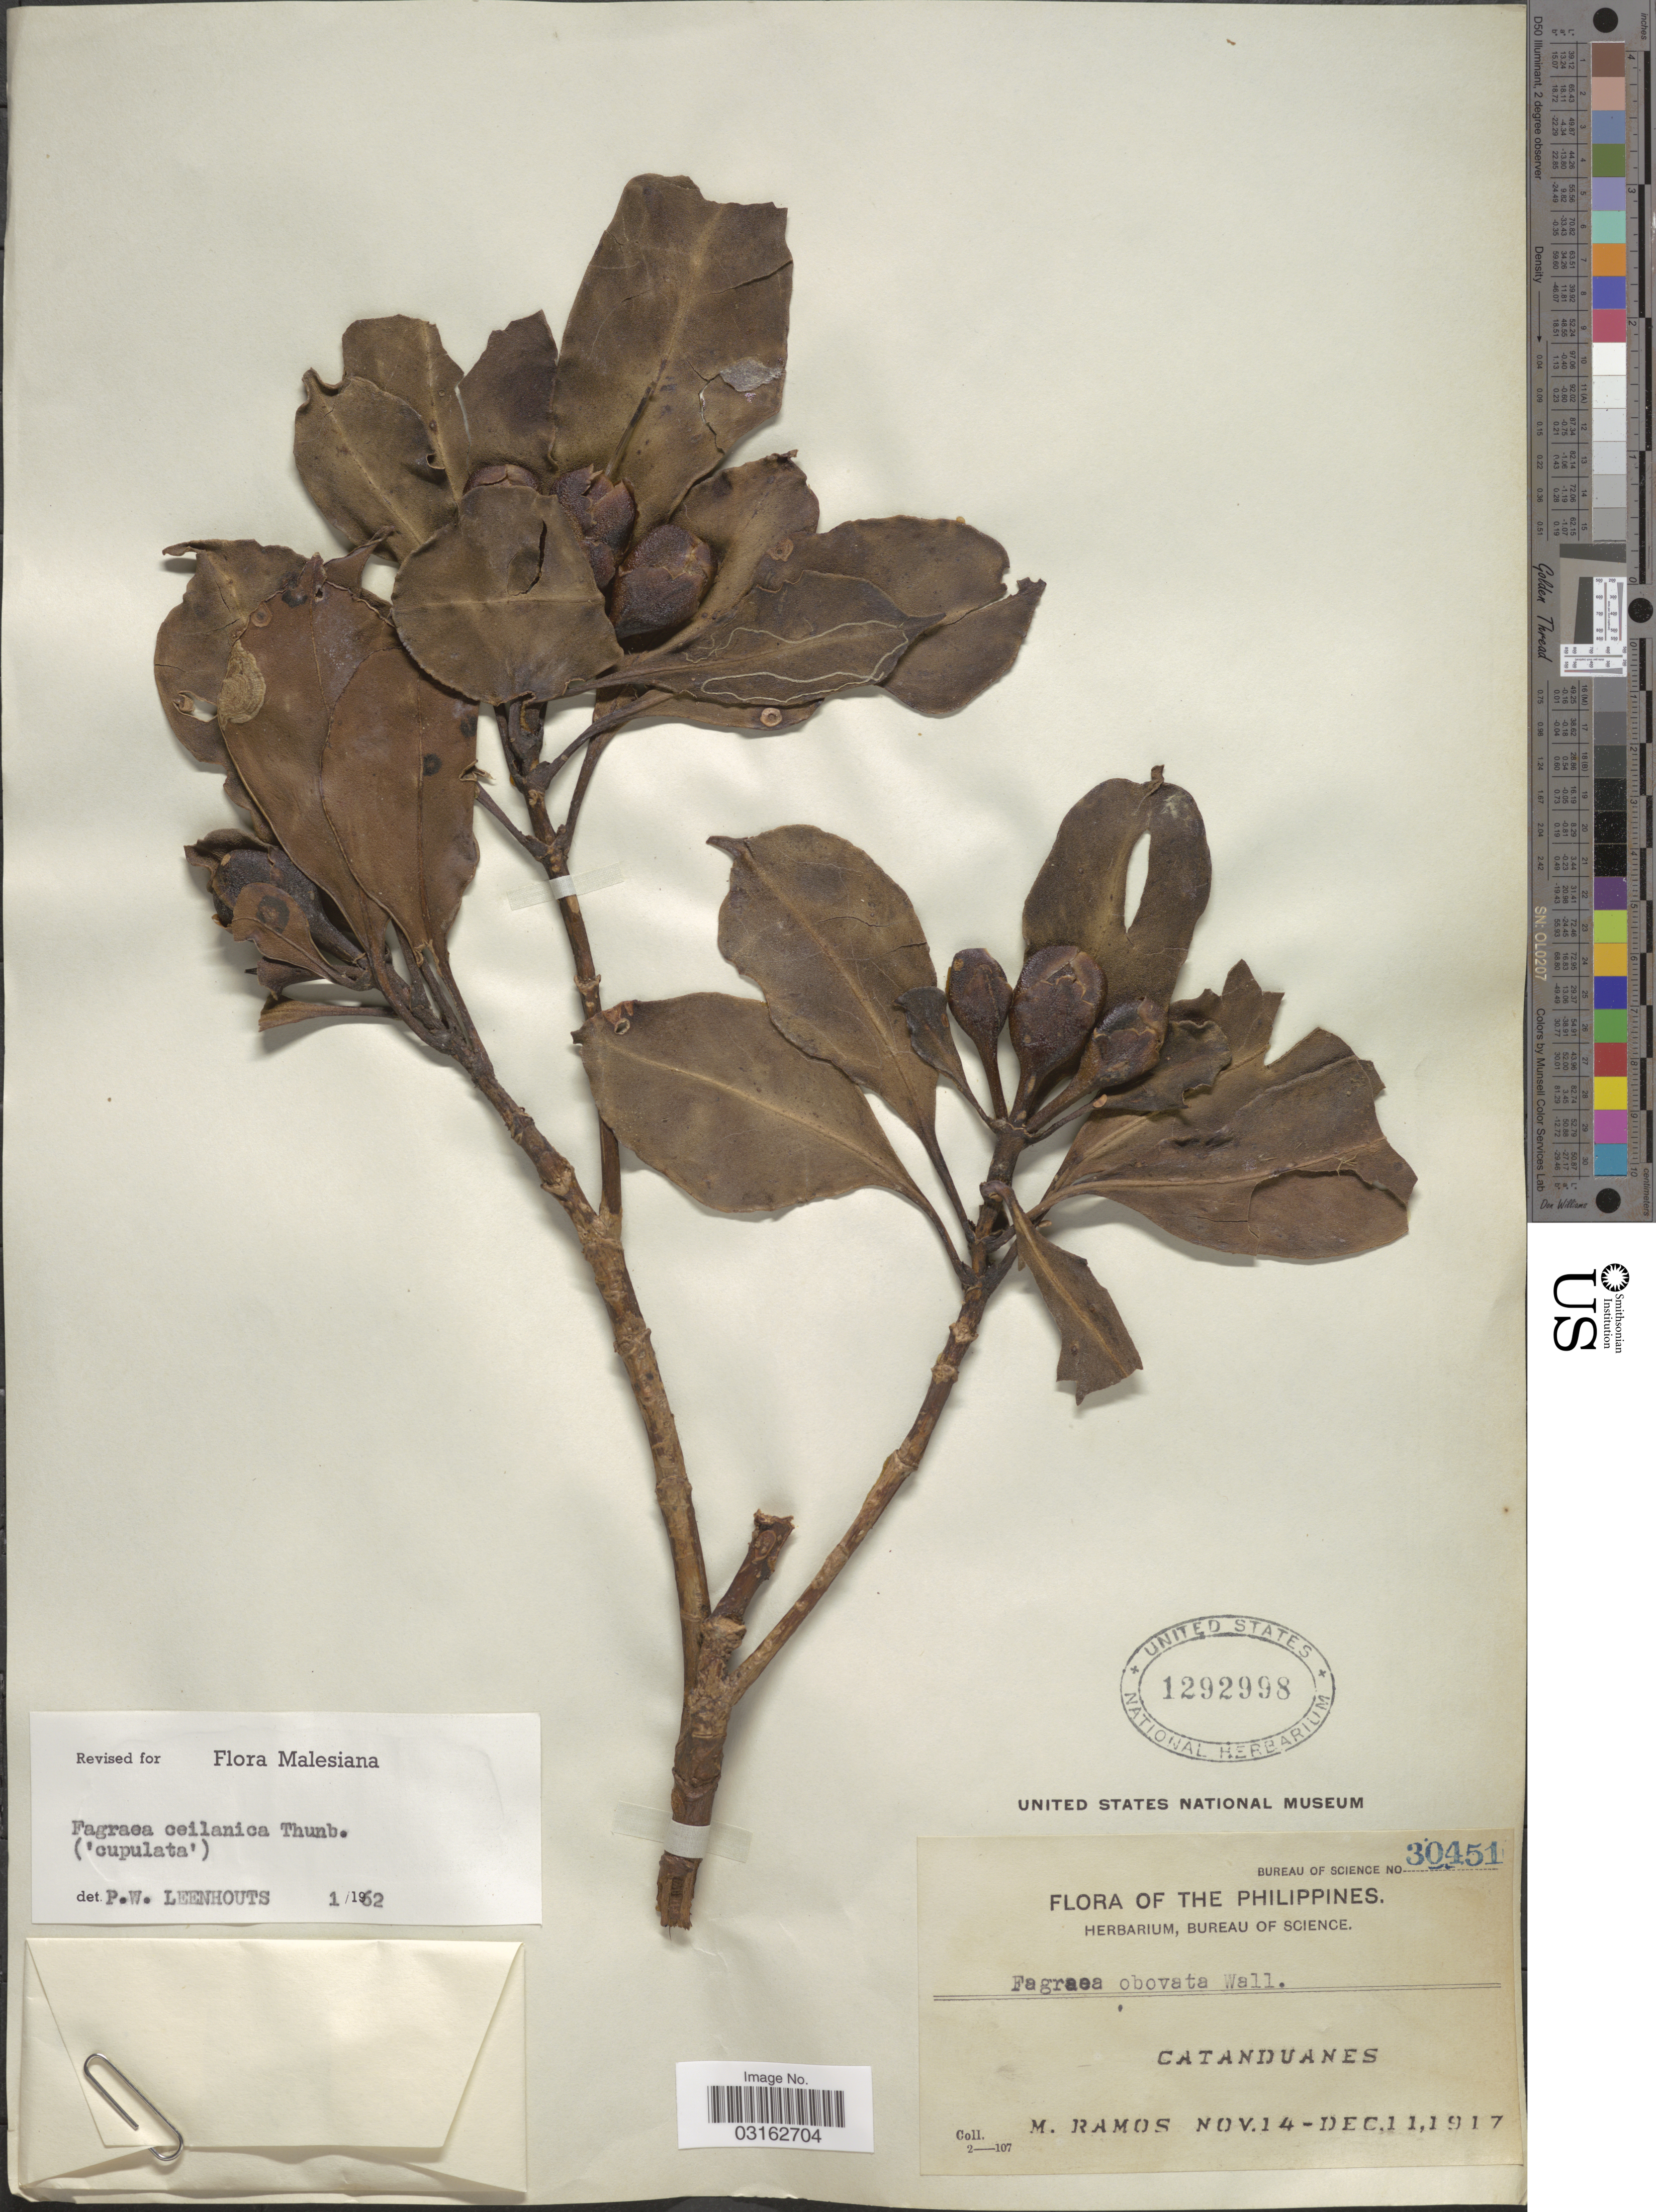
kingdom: Plantae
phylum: Tracheophyta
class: Magnoliopsida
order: Gentianales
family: Gentianaceae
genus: Fagraea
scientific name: Fagraea ceilanica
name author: Thunb.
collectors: M. Ramos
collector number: Bureau of Science 30451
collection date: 1917-11-14/1917-12-11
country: Philippines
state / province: Bicol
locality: Catanduanes.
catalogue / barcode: US 1292998